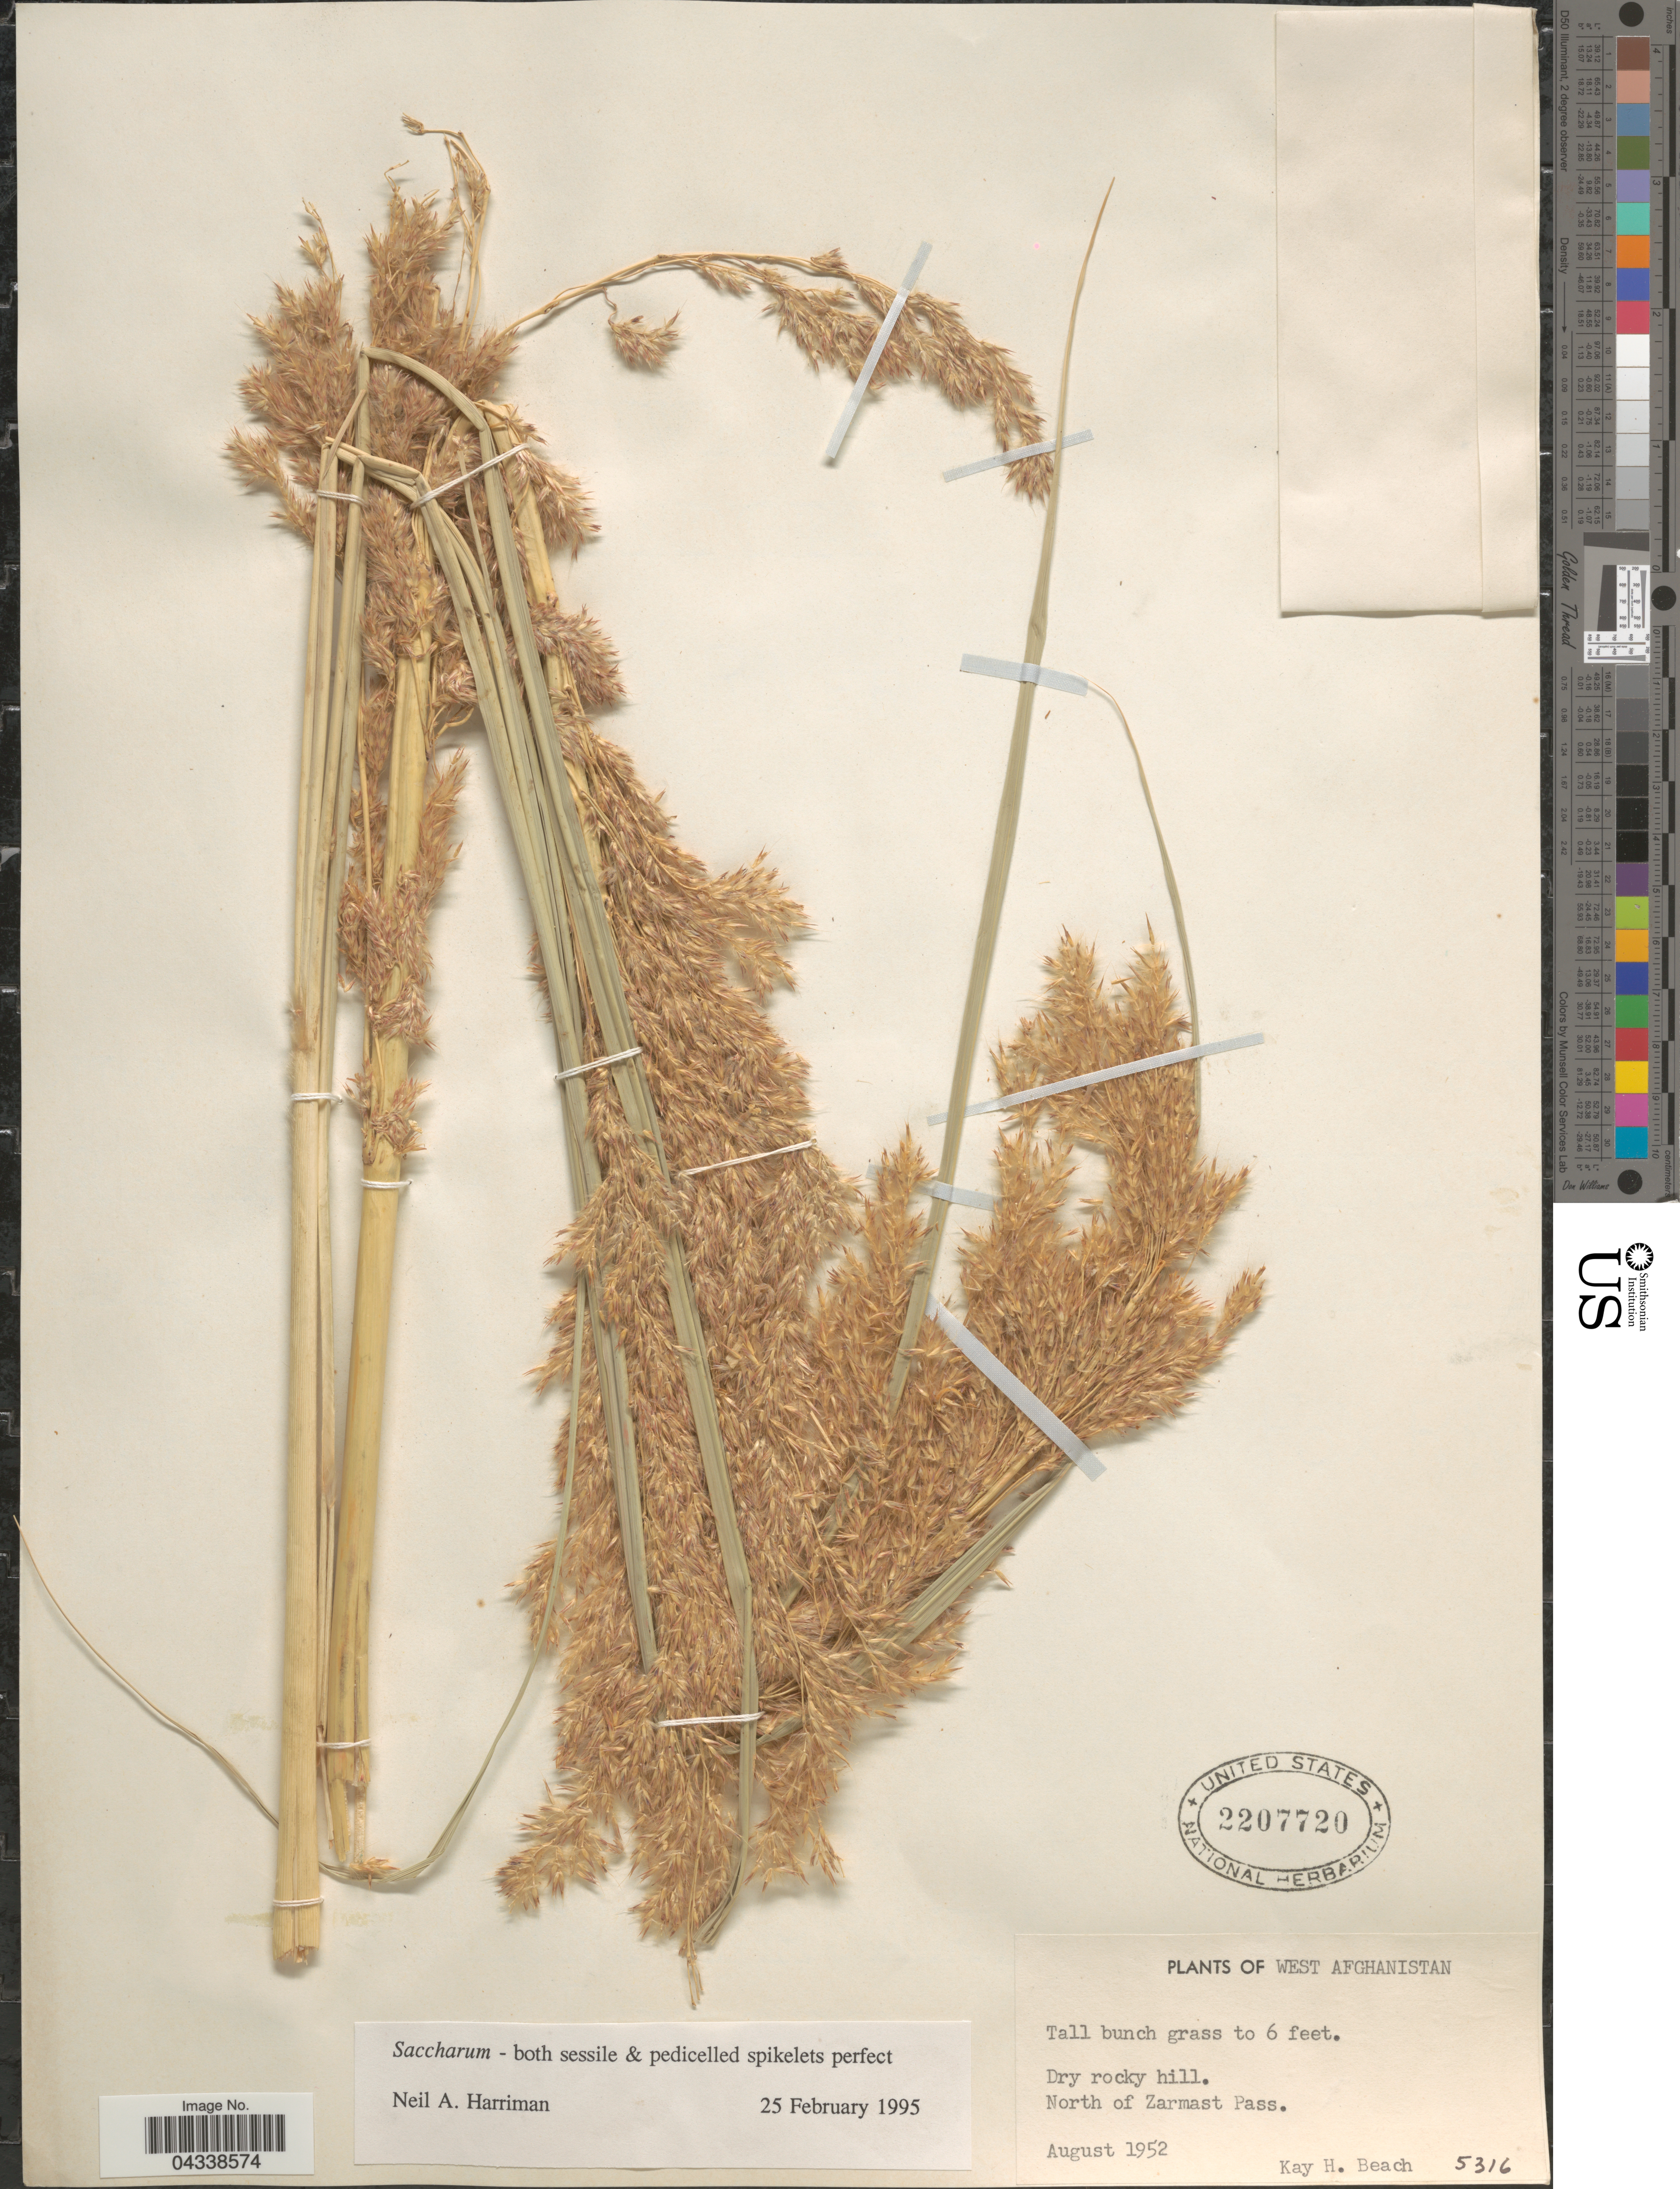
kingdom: Plantae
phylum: Tracheophyta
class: Liliopsida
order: Poales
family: Poaceae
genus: Saccharum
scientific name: Saccharum sp.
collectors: K. H. Beach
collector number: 5316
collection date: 1952-08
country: Afghanistan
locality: West Afghanistan. Dry rocky hill. North of Zarmast Pass.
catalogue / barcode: US 2207720